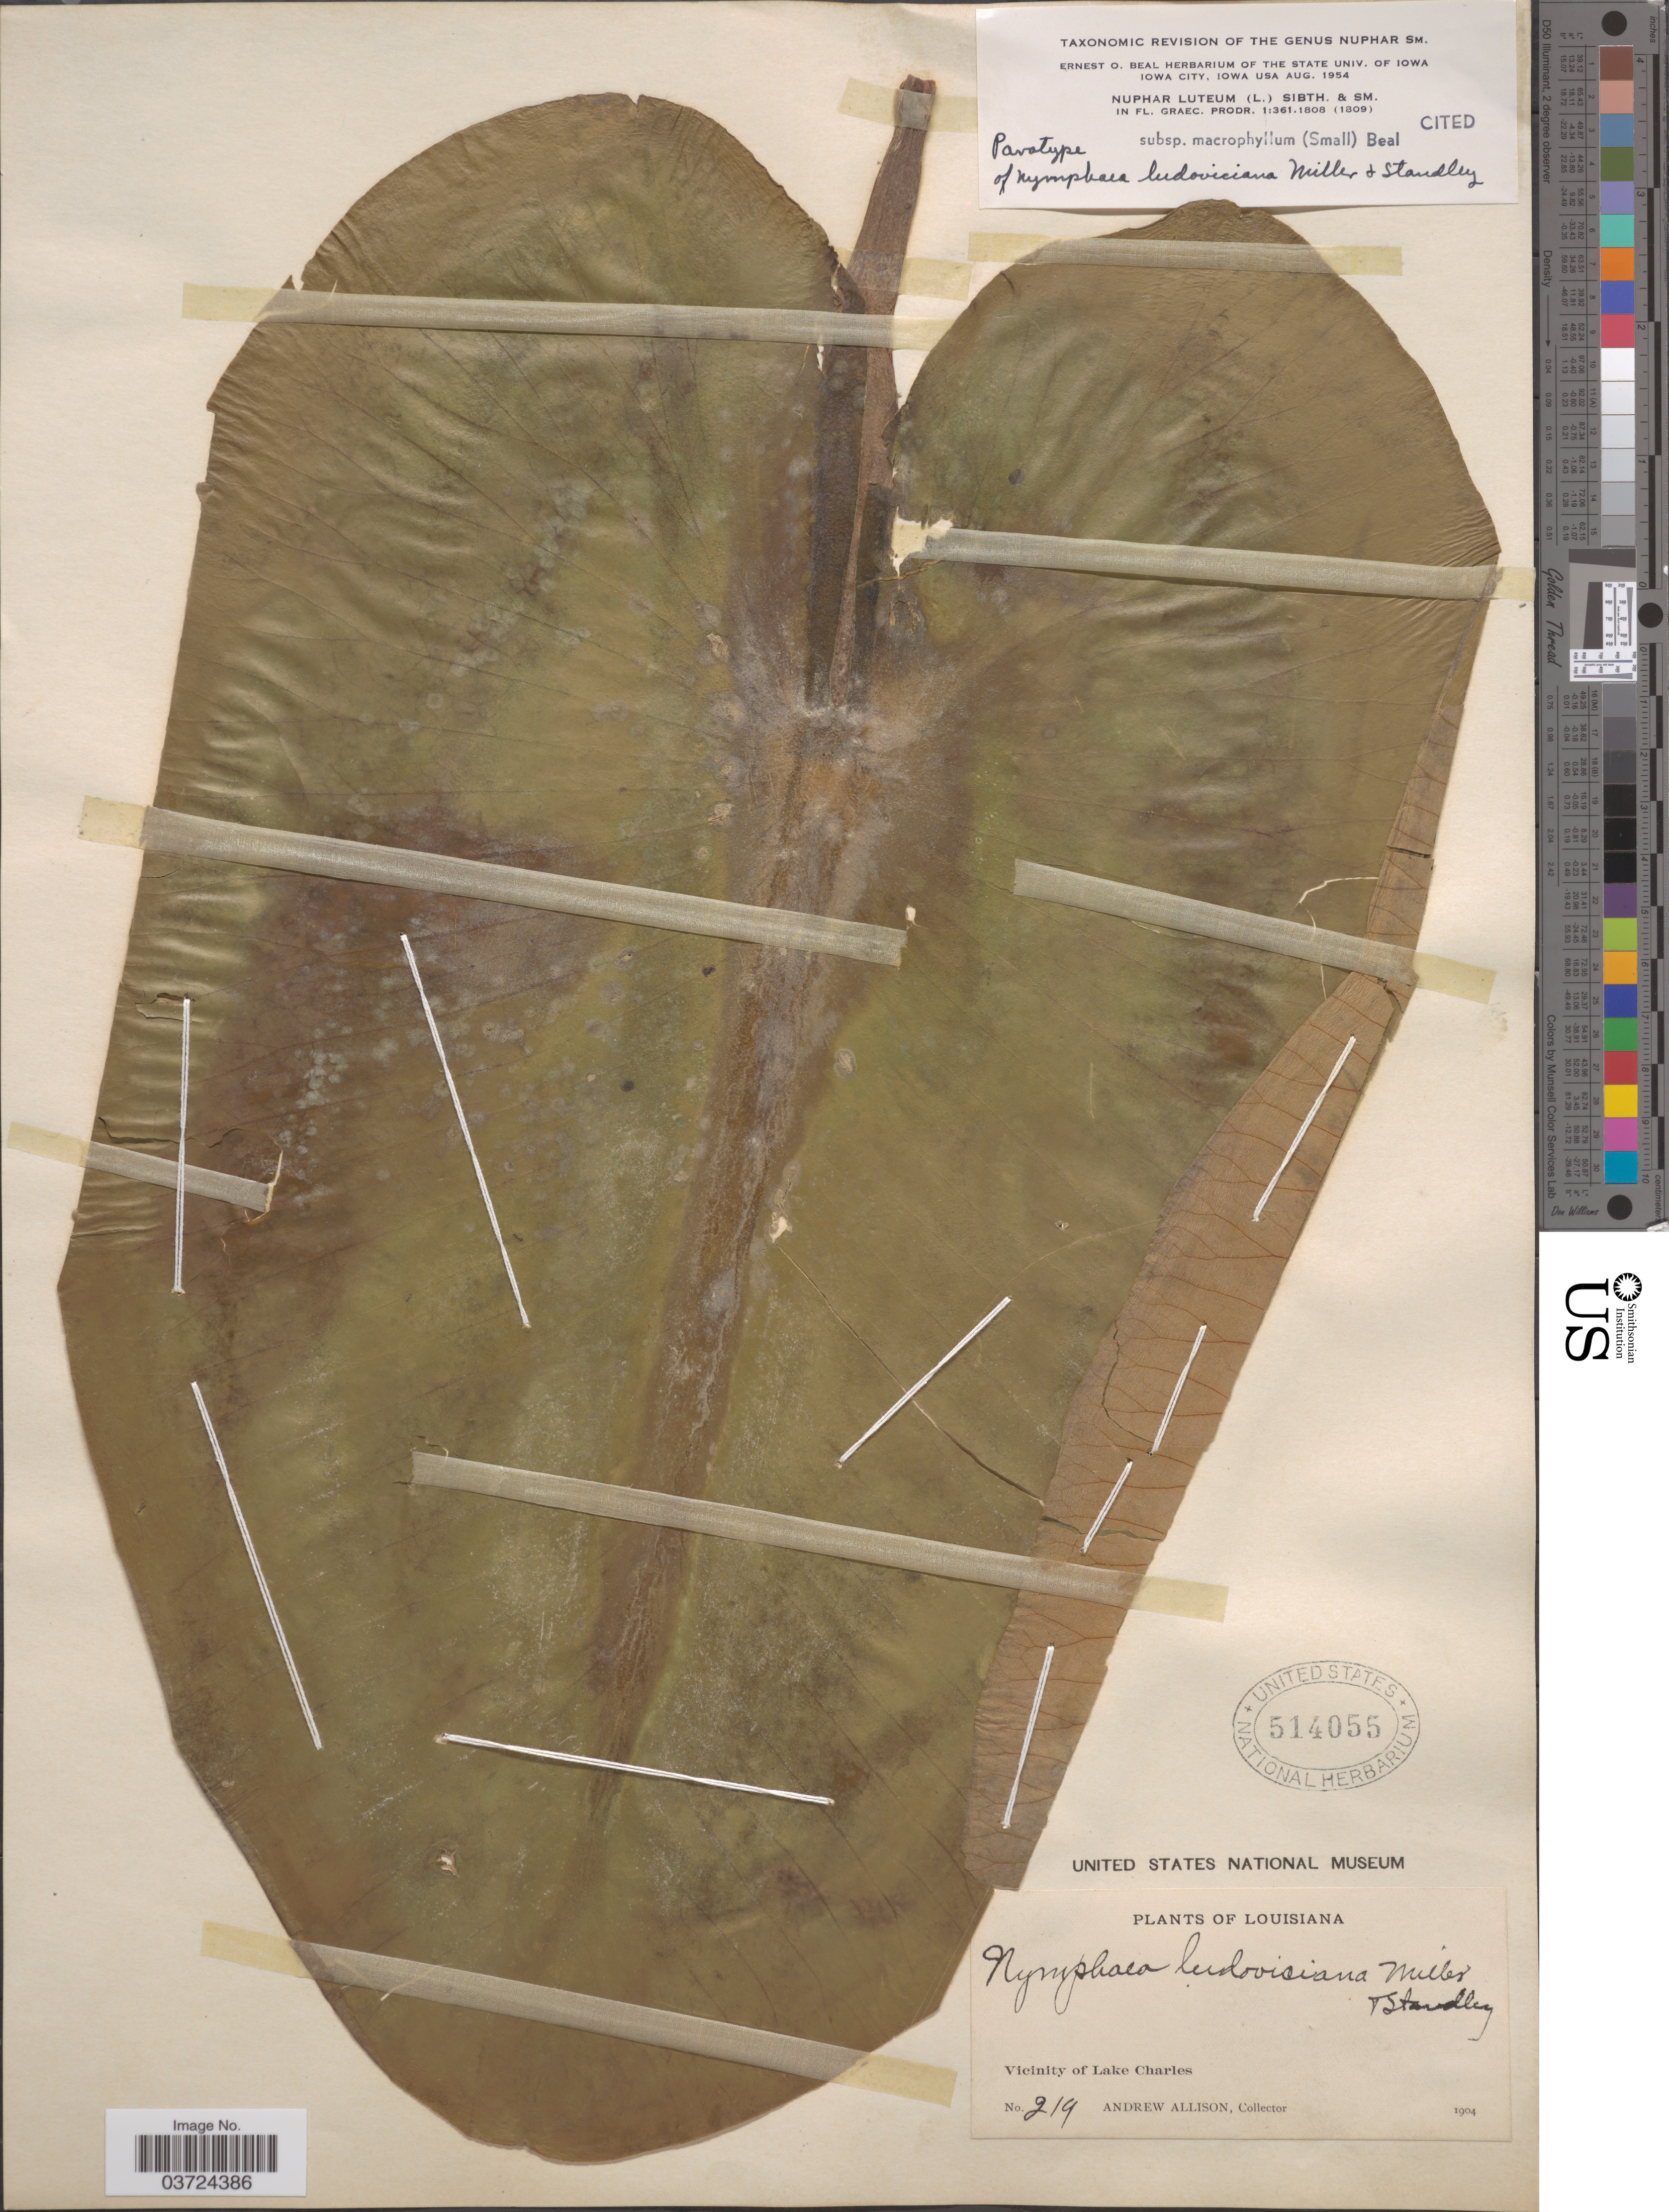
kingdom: Plantae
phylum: Tracheophyta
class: Magnoliopsida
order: Nymphaeales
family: Nymphaeaceae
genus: Nuphar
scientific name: Nuphar advena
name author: (Aiton) W.T. Aiton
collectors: A. Allison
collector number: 219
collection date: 1904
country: United States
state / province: Louisiana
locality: Vicinity of Lake Charles.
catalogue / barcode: US 514055